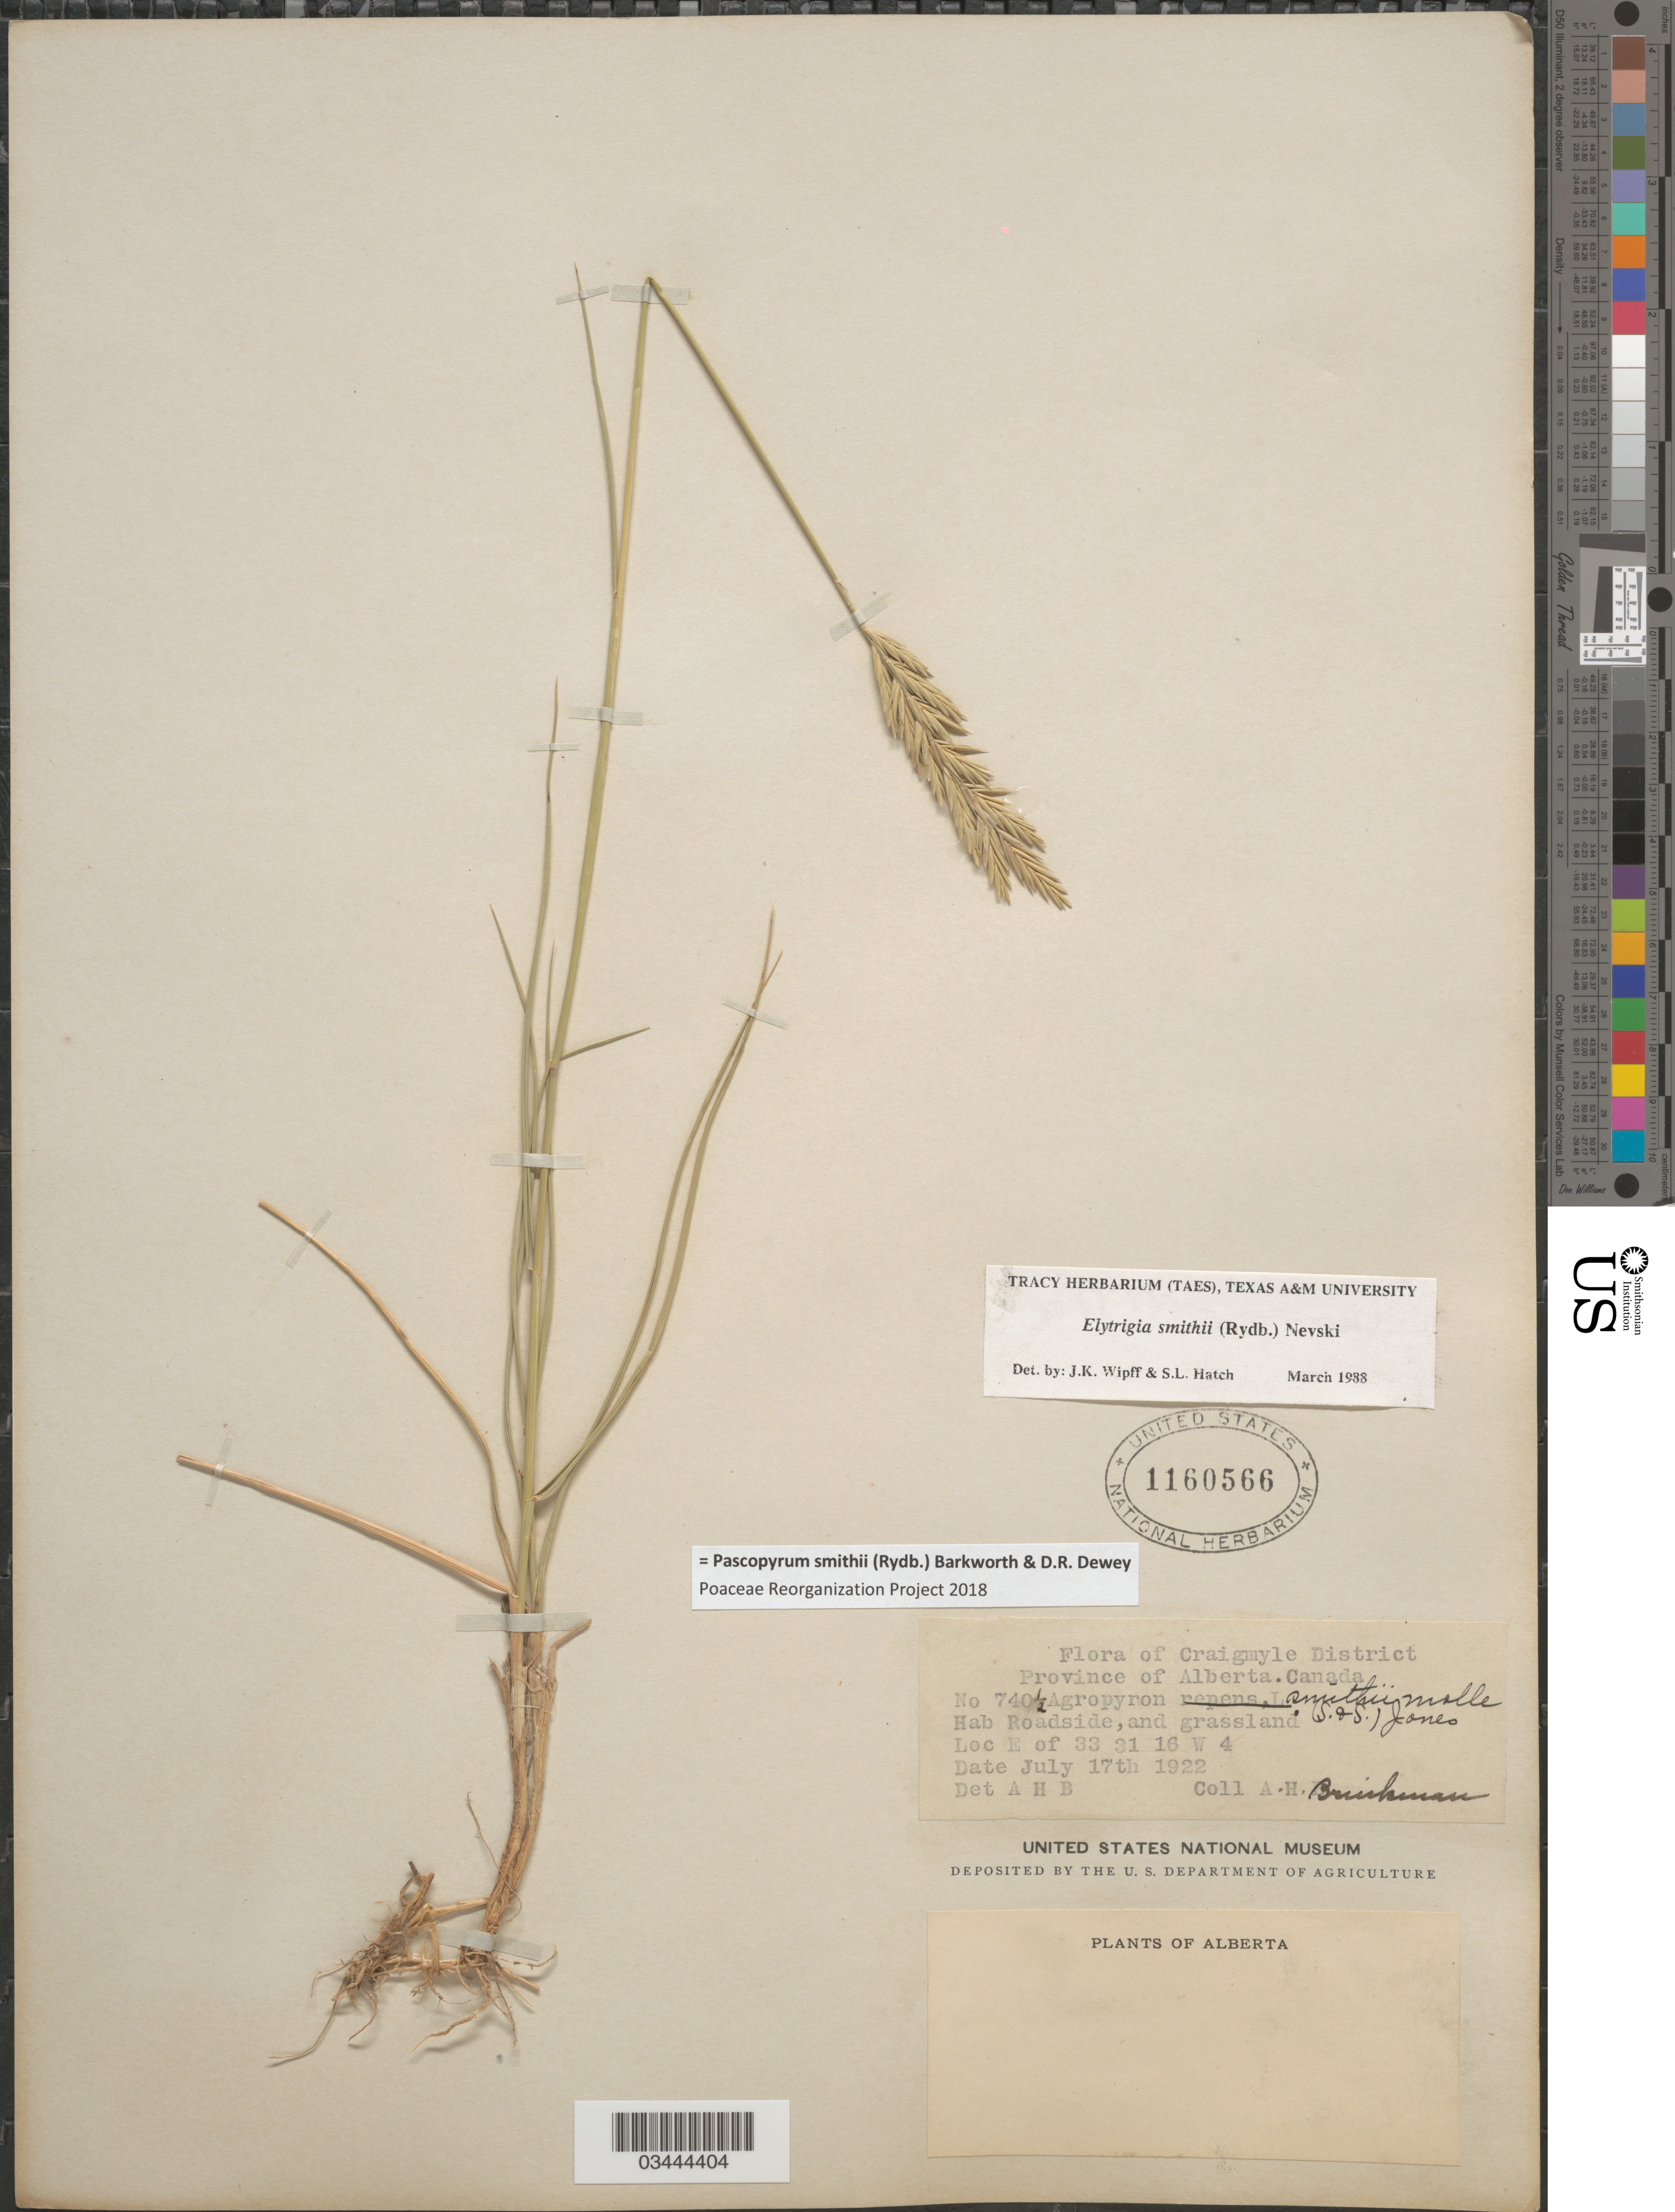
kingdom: Plantae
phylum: Tracheophyta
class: Liliopsida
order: Poales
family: Poaceae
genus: Pascopyrum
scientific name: Pascopyrum smithii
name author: (Rydb.) Barkworth & Dewey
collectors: A. Brinkman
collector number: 740½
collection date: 1922-07-17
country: Canada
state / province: Alberta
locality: Craigmyle District. E of 33 31 16 W 4.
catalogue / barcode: US 1160566